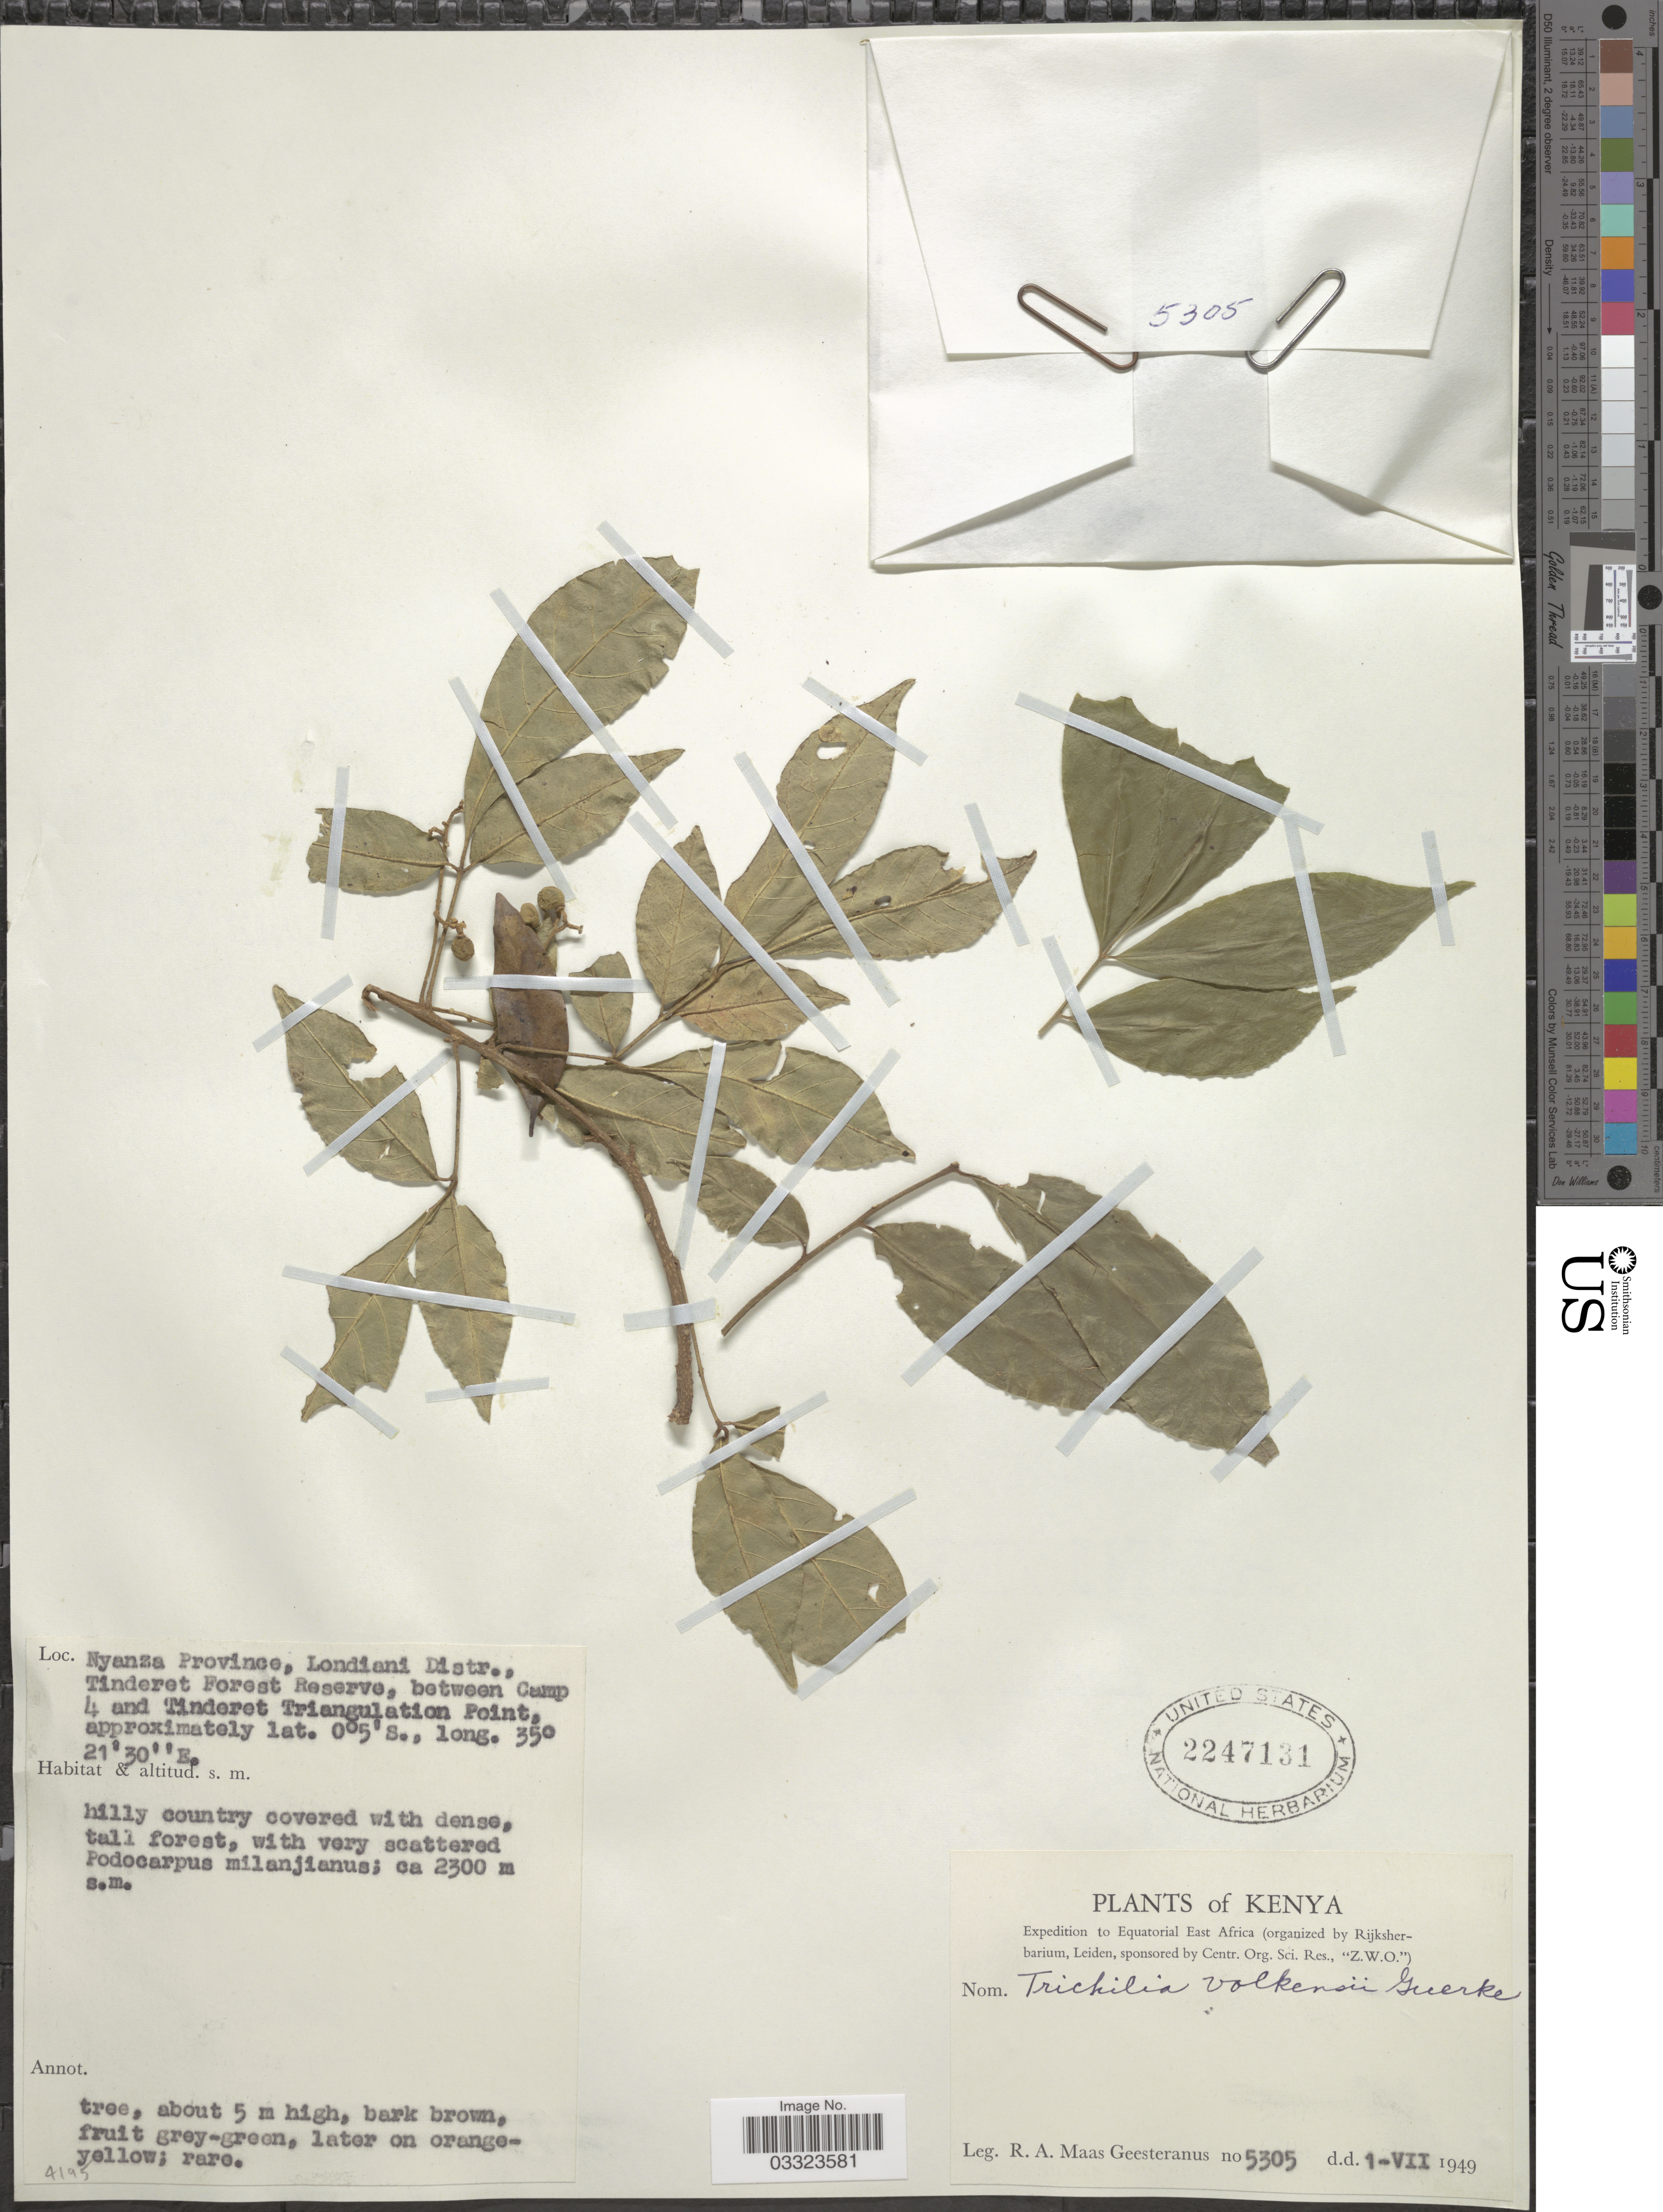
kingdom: Plantae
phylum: Tracheophyta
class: Magnoliopsida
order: Sapindales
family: Meliaceae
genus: Lepidotrichilia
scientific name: Lepidotrichilia volkensii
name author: (Gürke) J.-F. Leroy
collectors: R. A. Maas Geesteranus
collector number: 5305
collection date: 1949-07-01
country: Kenya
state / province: Kericho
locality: Nyanza Province, Londiani Distr., Tinderet Forest Reserve, between Camp 4 and Tinderet Triangulation Point.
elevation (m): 2300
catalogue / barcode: US 2247131